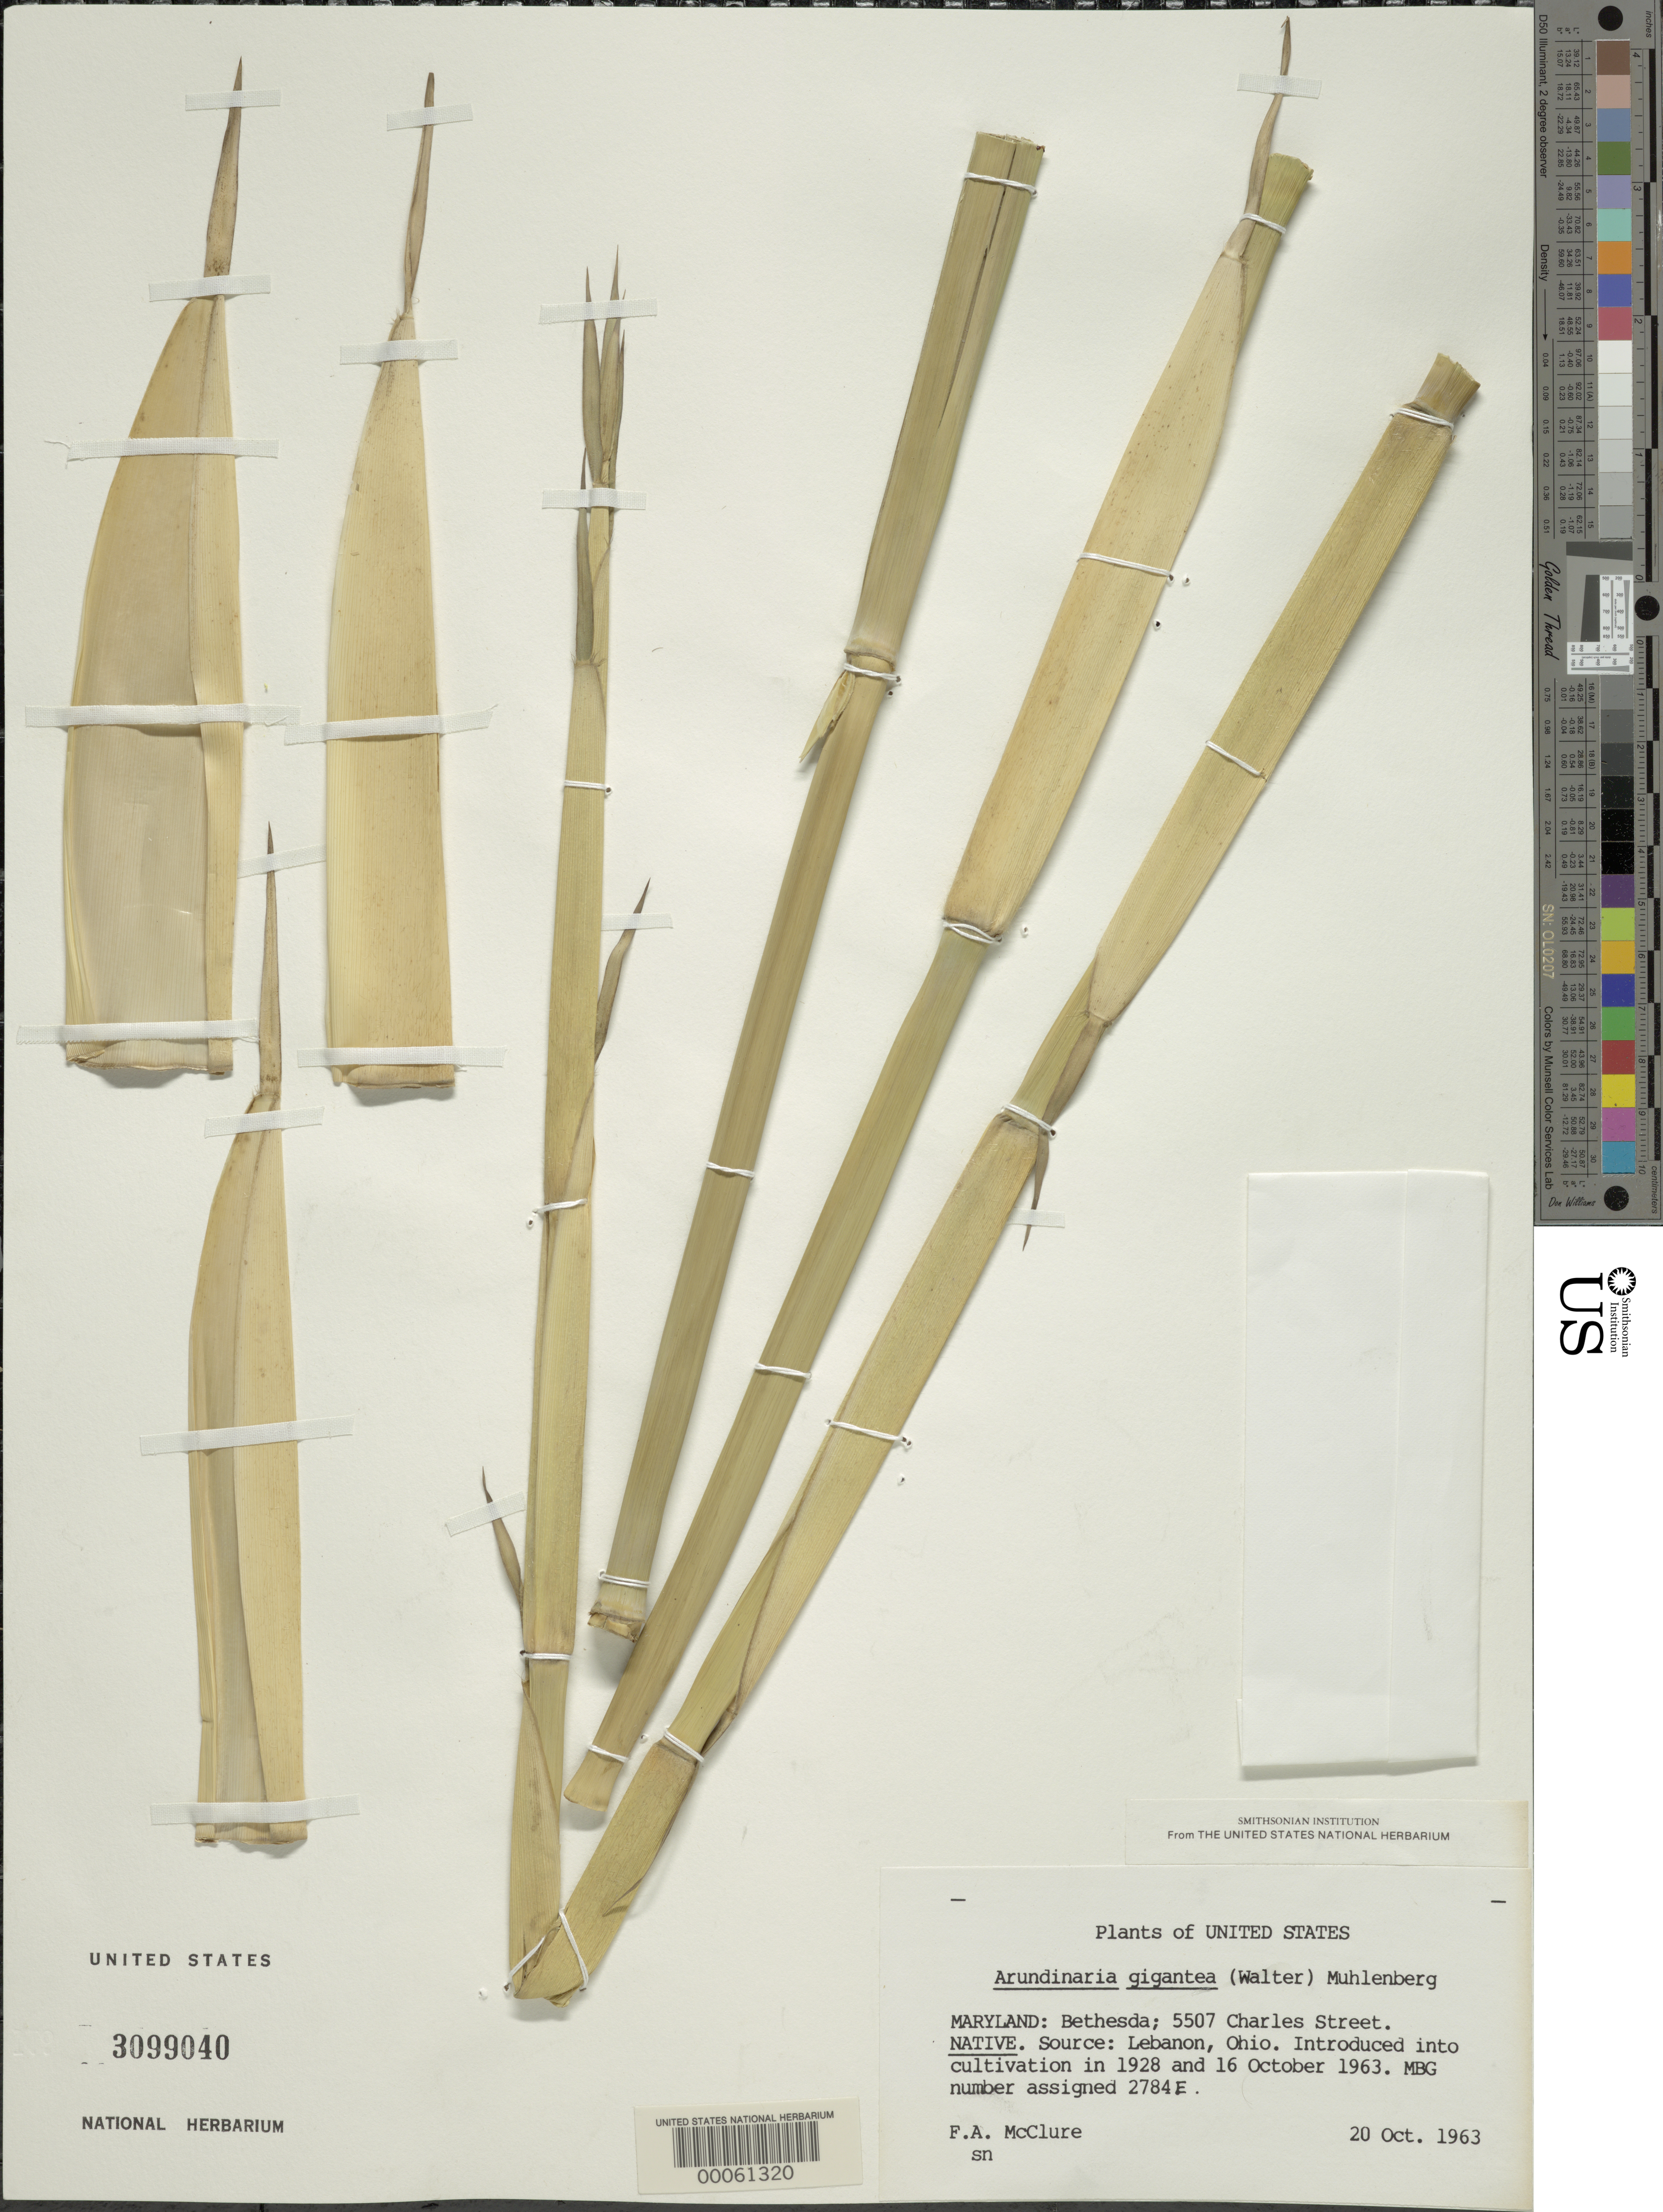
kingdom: Plantae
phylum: Tracheophyta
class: Liliopsida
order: Poales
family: Poaceae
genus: Arundinaria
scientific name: Arundinaria gigantea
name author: (Walter) Muhl.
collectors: F. A. McClure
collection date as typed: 20 Oct 1963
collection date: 1963-10-20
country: United States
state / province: Maryland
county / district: Montgomery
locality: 5507 Charles Street, Bethesda (McClure's garden)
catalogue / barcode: US 3099040